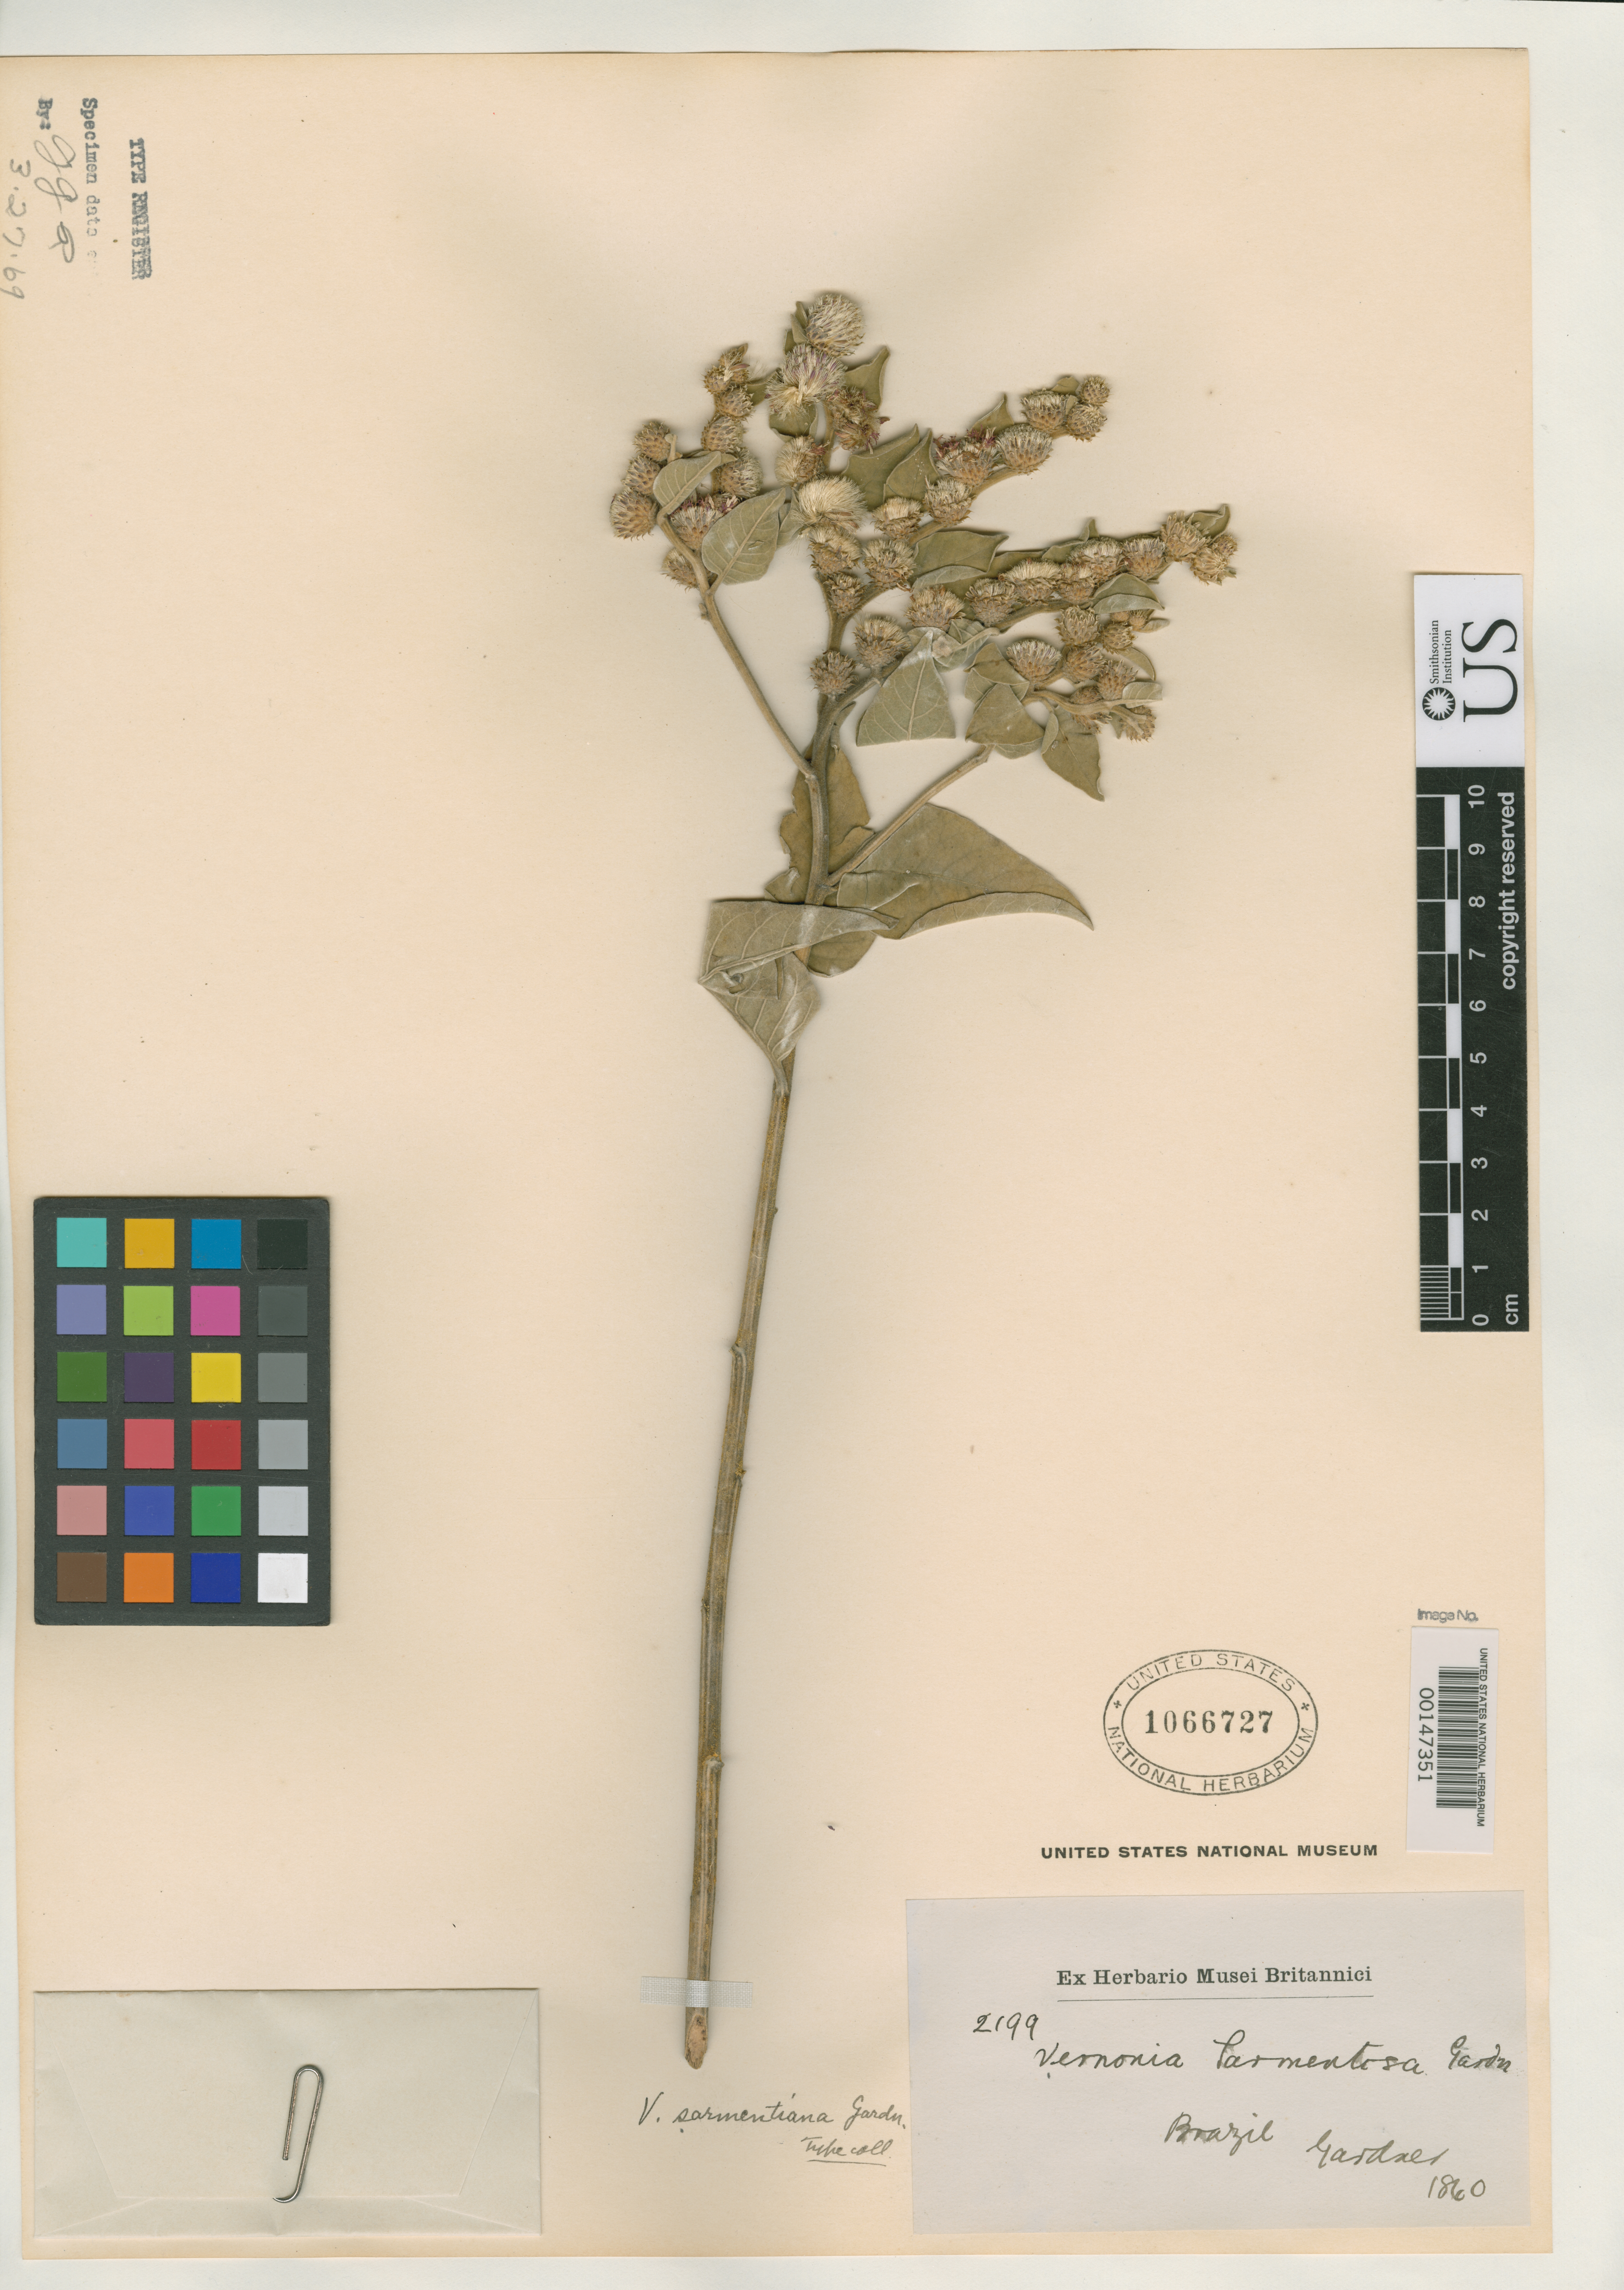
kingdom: Plantae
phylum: Tracheophyta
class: Magnoliopsida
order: Asterales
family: Asteraceae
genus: Vernonia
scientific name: Vernonia sarmentiana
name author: Gardner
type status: Isotype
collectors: G. Gardner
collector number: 2199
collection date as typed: Apr 1839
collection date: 1839-04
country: Brazil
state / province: Piauí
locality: City of Oeiras.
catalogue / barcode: US 1066727